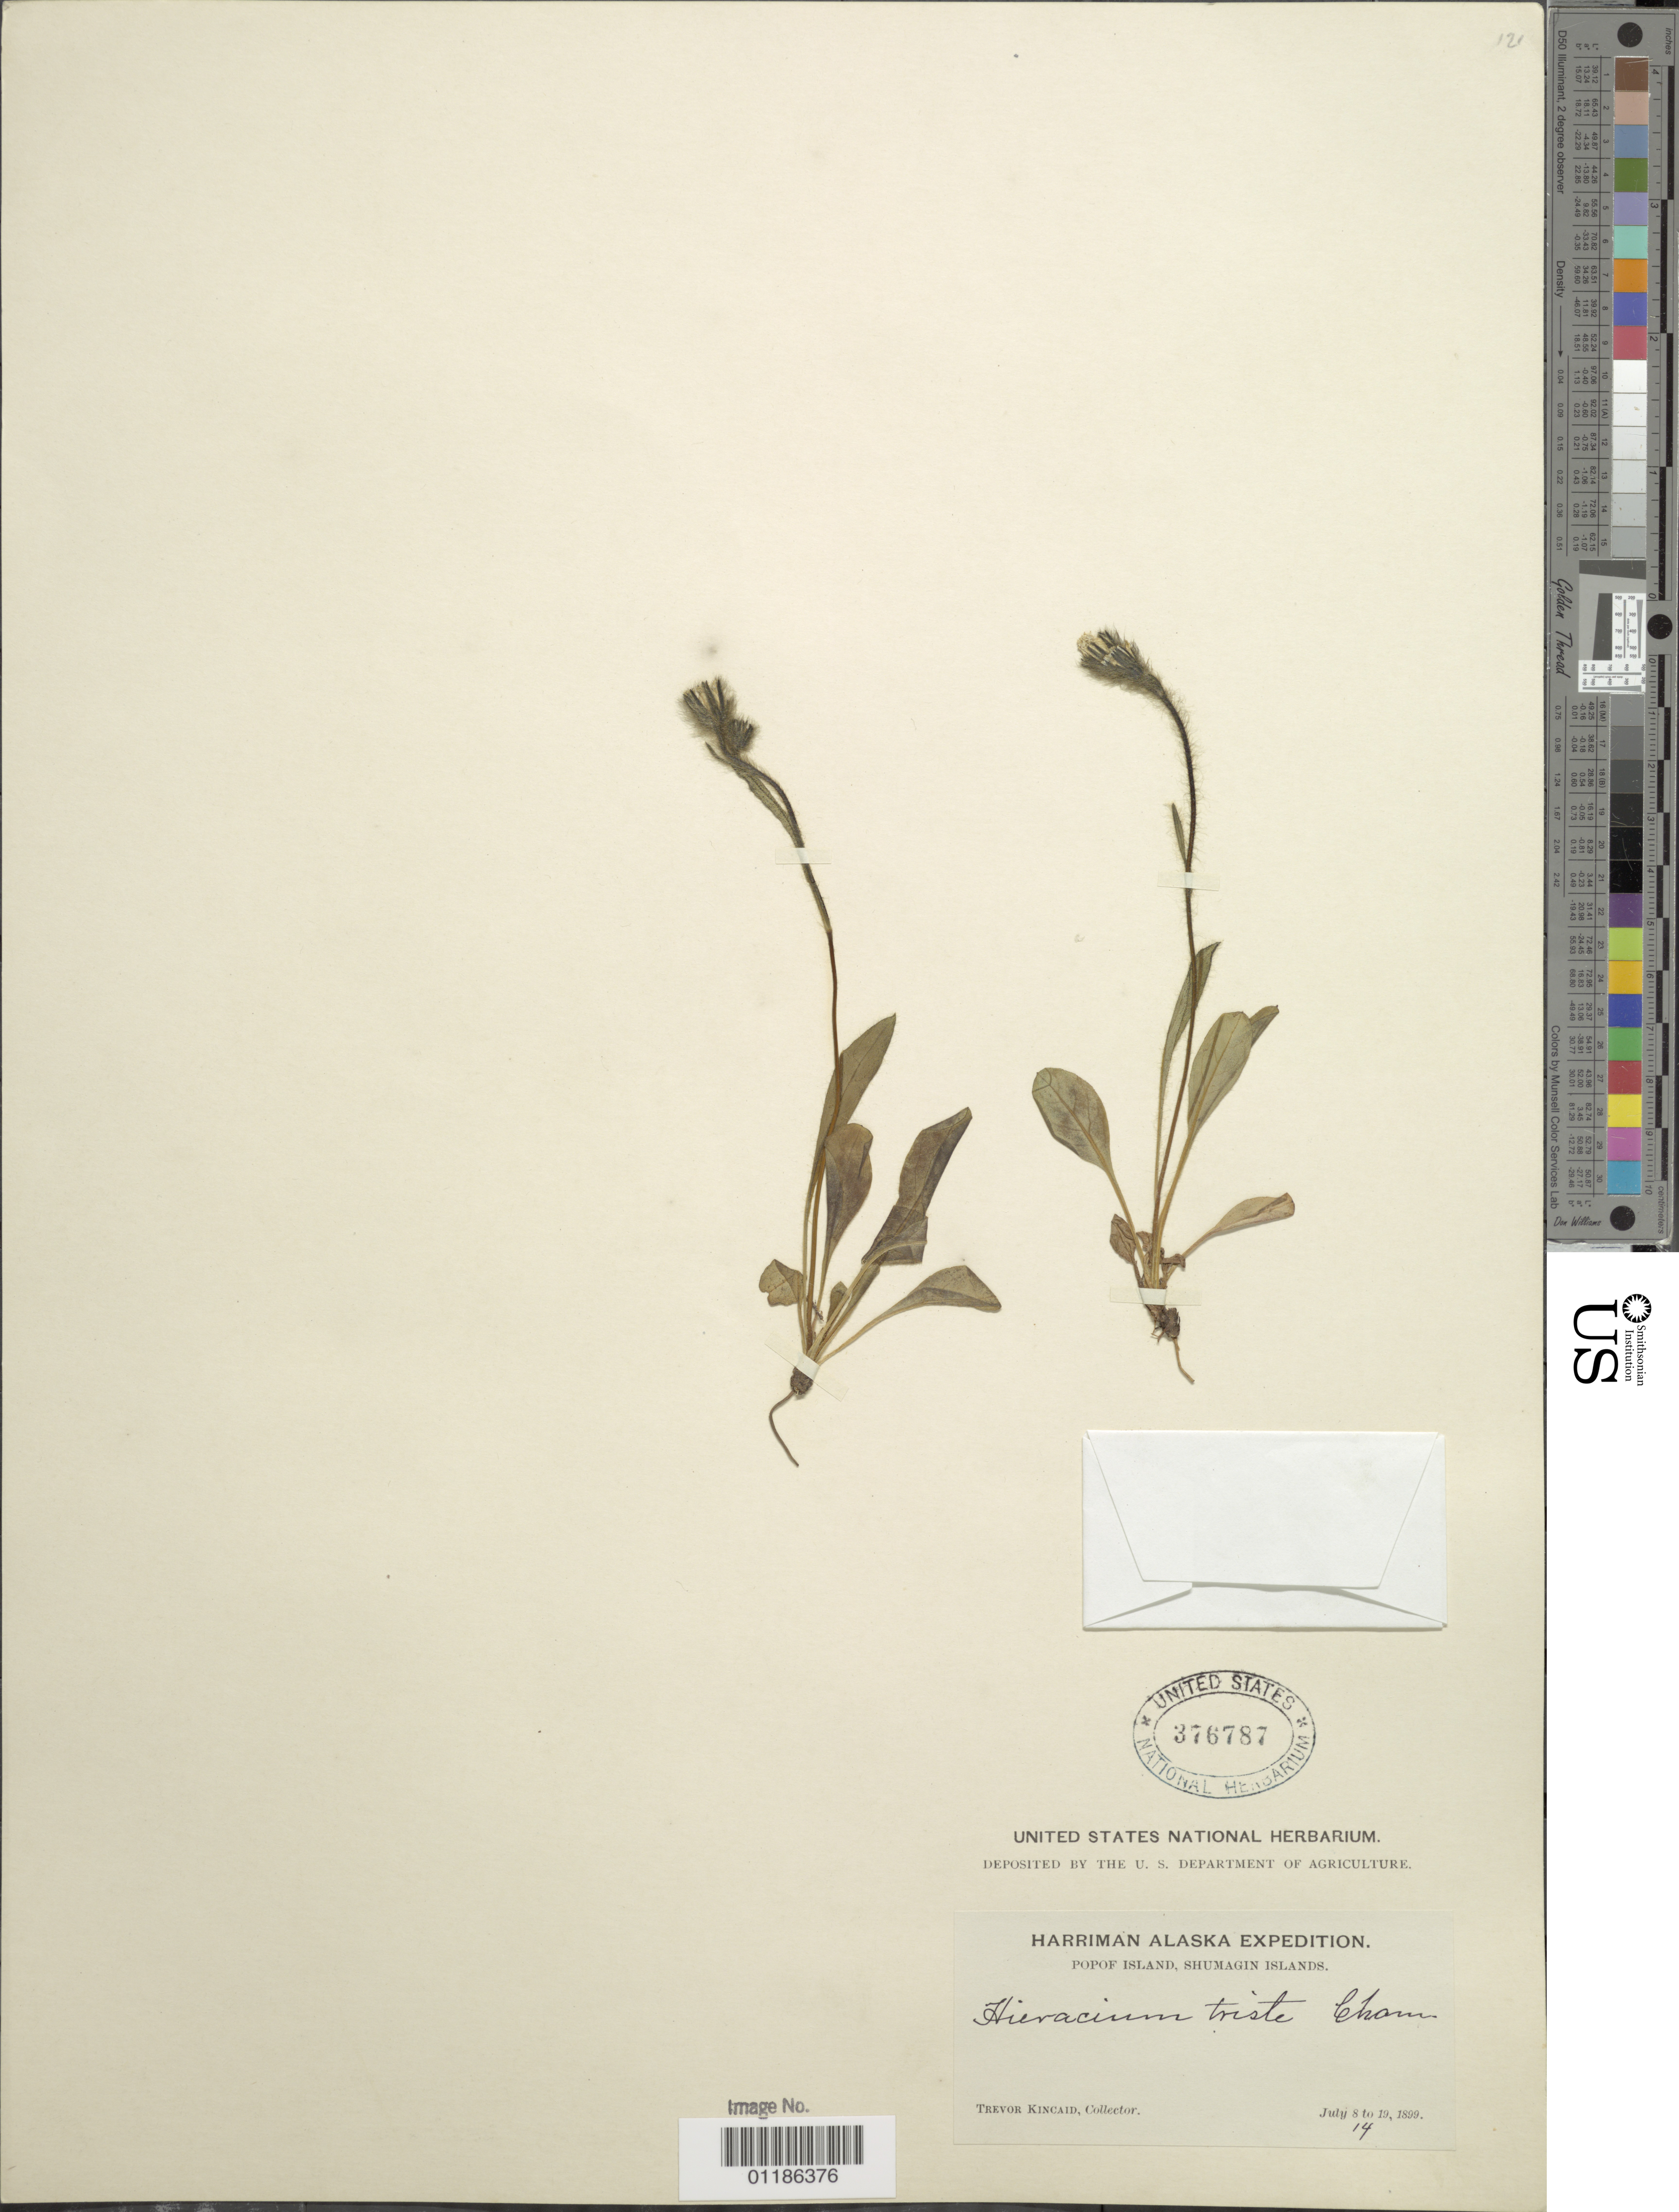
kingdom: Plantae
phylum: Tracheophyta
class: Magnoliopsida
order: Asterales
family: Asteraceae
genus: Hieracium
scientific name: Hieracium triste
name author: Willd. ex Spreng.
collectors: T. C. Kincaid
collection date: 1899-07-08/1899-07-19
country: United States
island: Popof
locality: Popof Island, Shumagin Islands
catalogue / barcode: US 376787